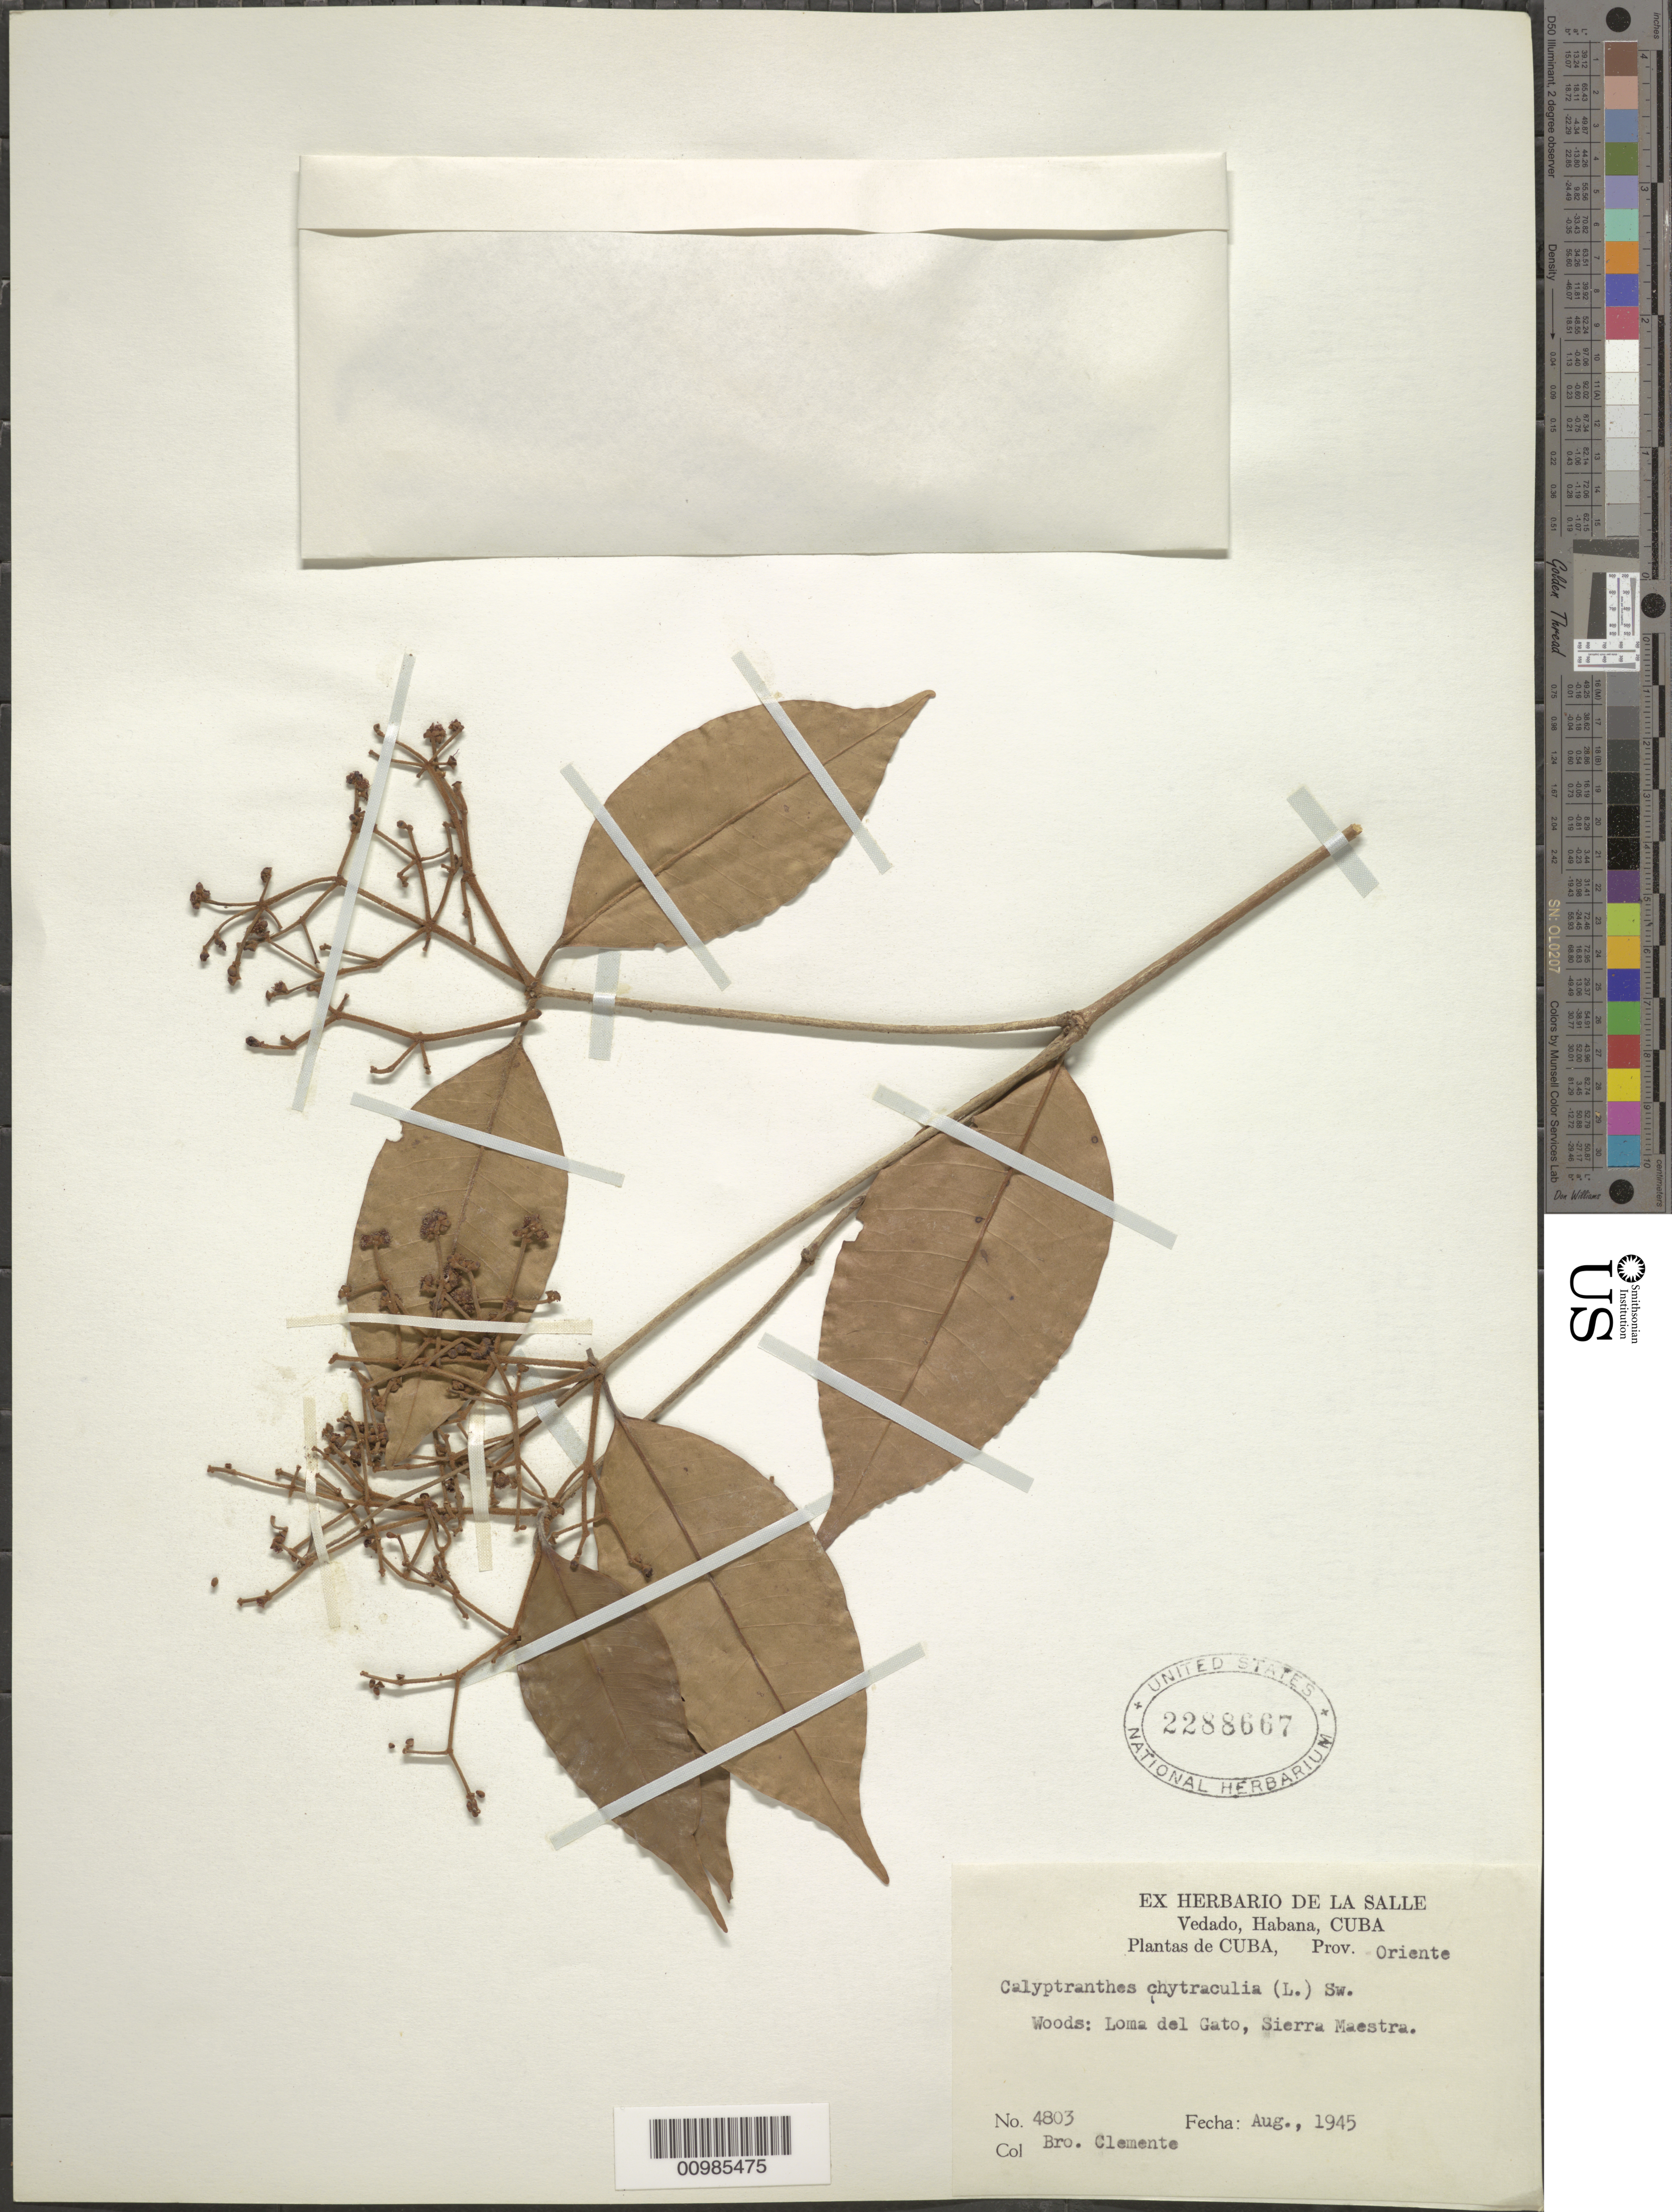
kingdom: Plantae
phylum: Tracheophyta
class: Magnoliopsida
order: Myrtales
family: Myrtaceae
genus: Myrcia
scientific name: Myrcia chytraculia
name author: (L.) A.R. Lourenço & E. Lucas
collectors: Bro. Clemente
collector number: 4803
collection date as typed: Aug 1945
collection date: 1945-08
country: Cuba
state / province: Oriente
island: Cuba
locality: Loma del Gato, Sierra Maestra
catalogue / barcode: US 2288667